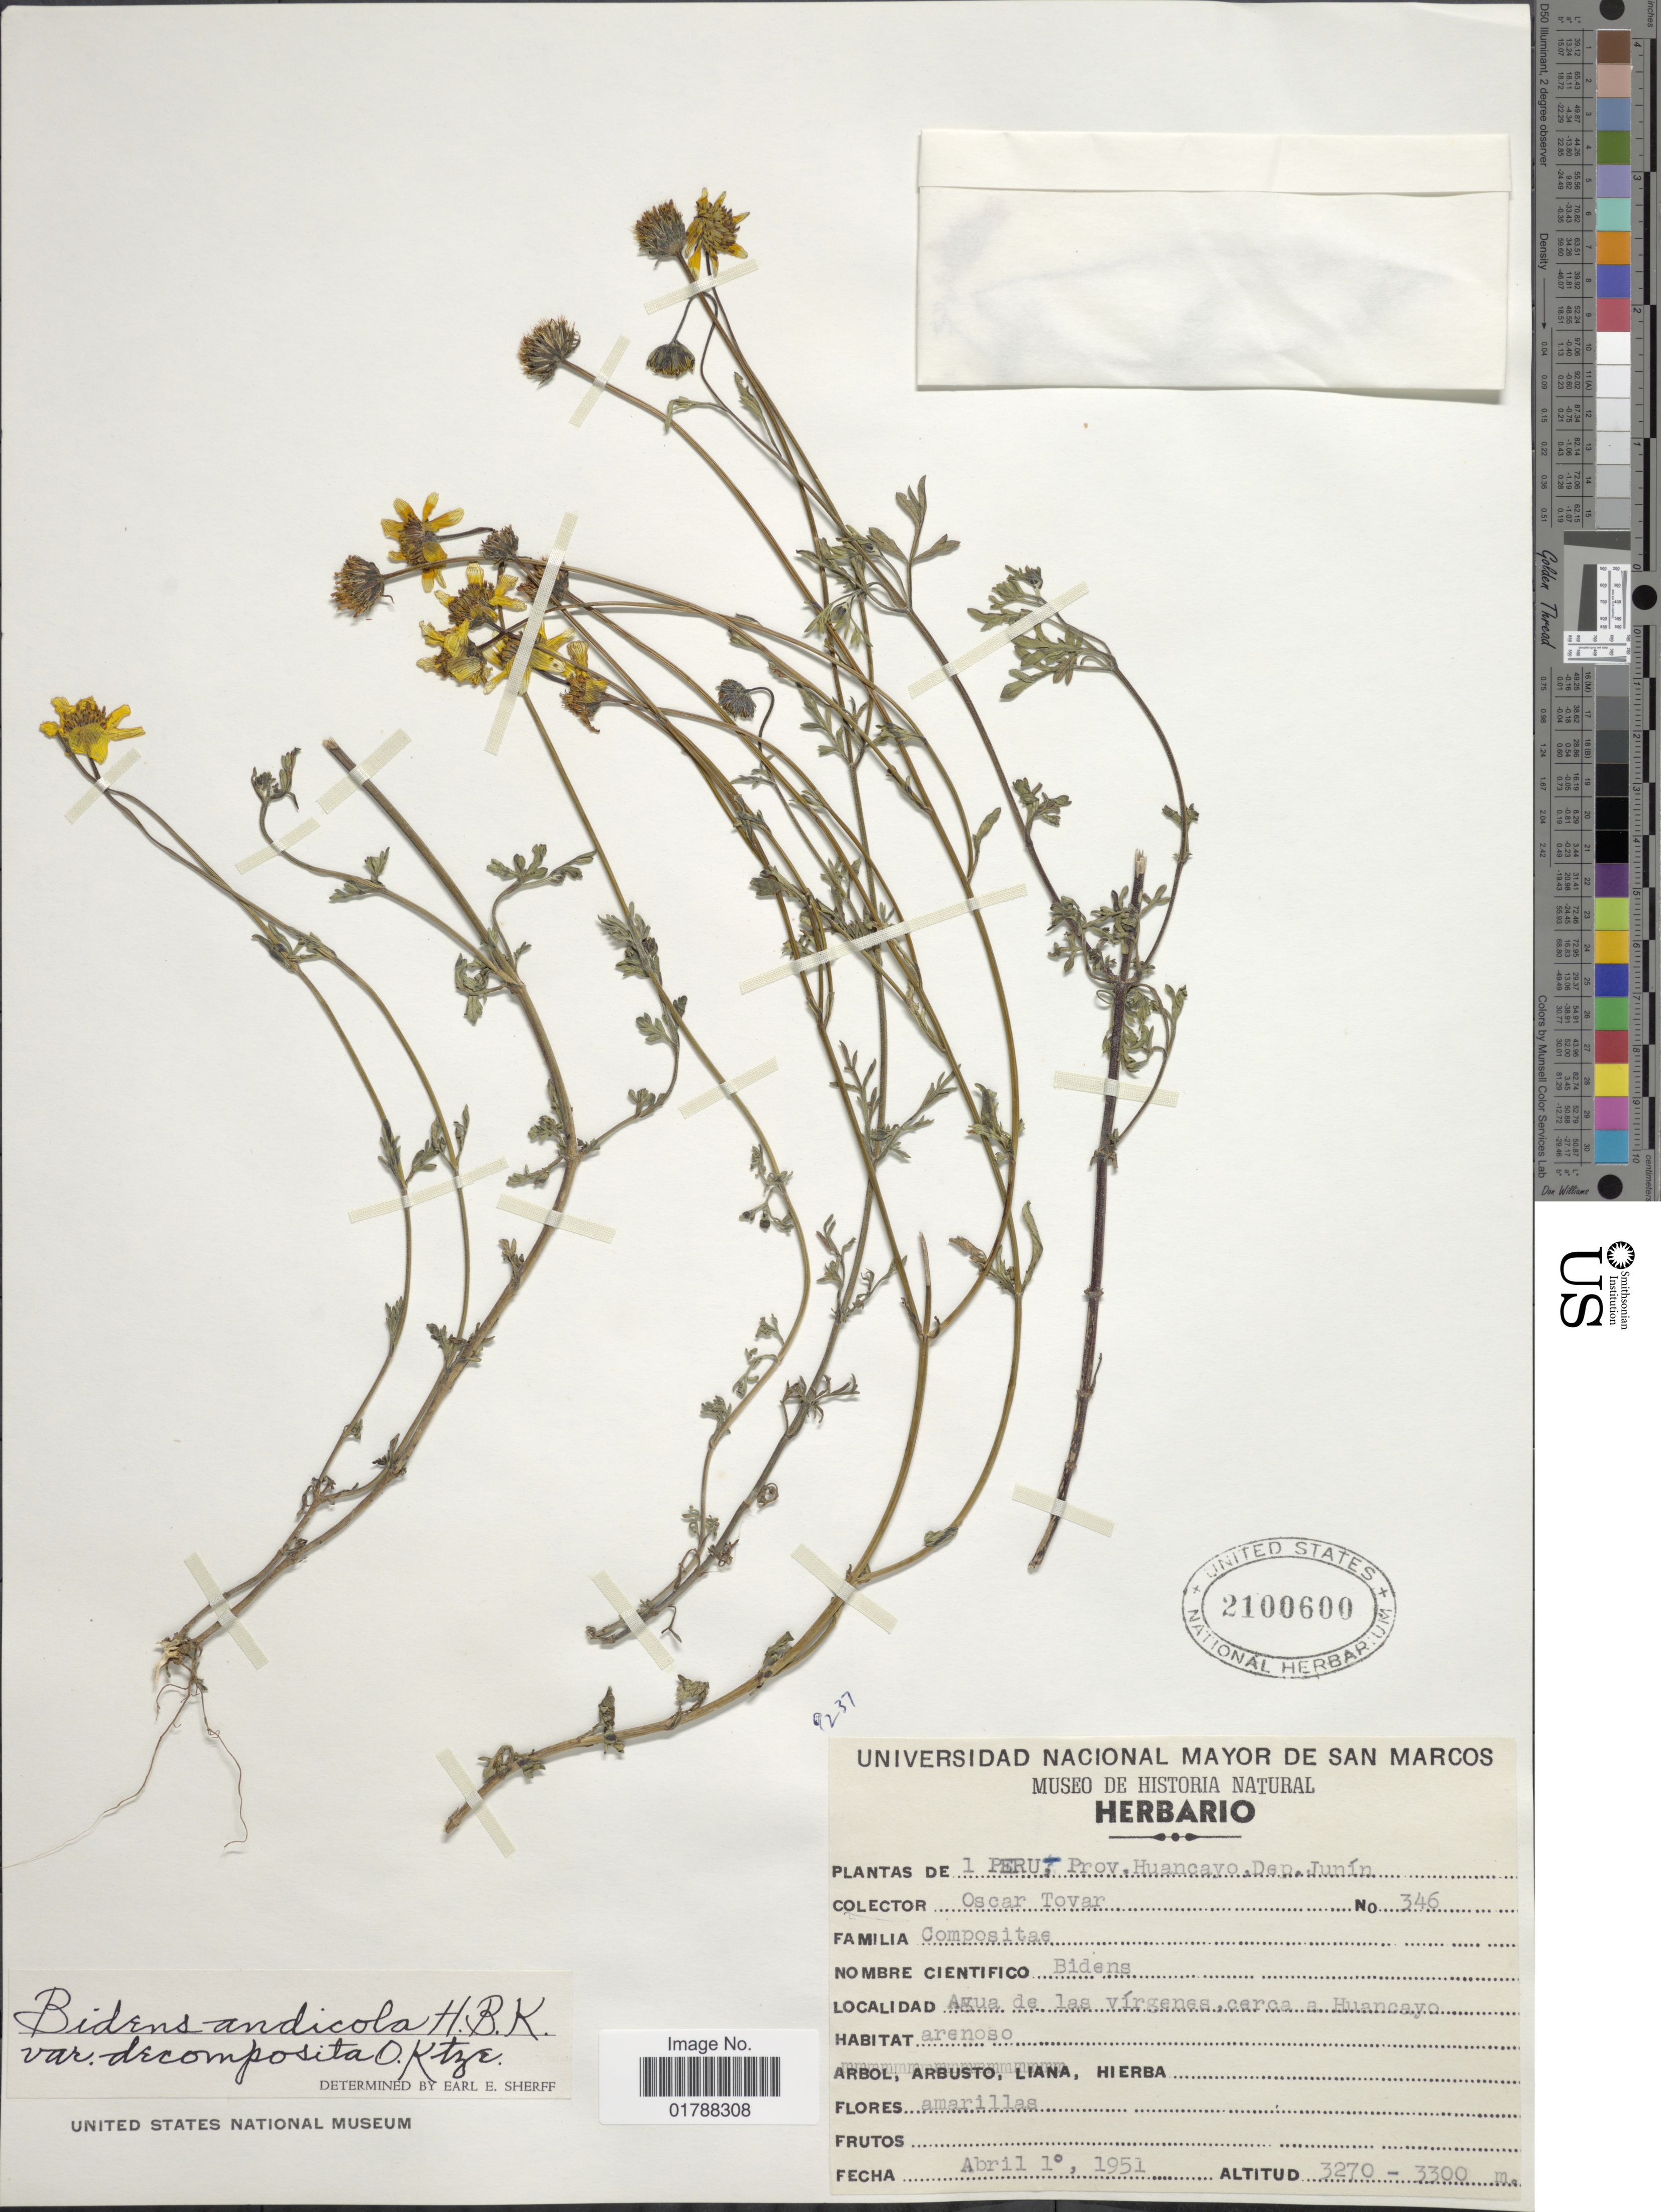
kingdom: Plantae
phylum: Tracheophyta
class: Magnoliopsida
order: Asterales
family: Asteraceae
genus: Bidens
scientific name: Bidens andicola var. decomposita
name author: Kuntze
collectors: Ó. Tovar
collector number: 346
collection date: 1951-04-01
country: Peru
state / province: Junín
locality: Prov. Huancayo. Agua de las vírgenes, cerca a Huancayo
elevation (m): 3270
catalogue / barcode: US 2100600